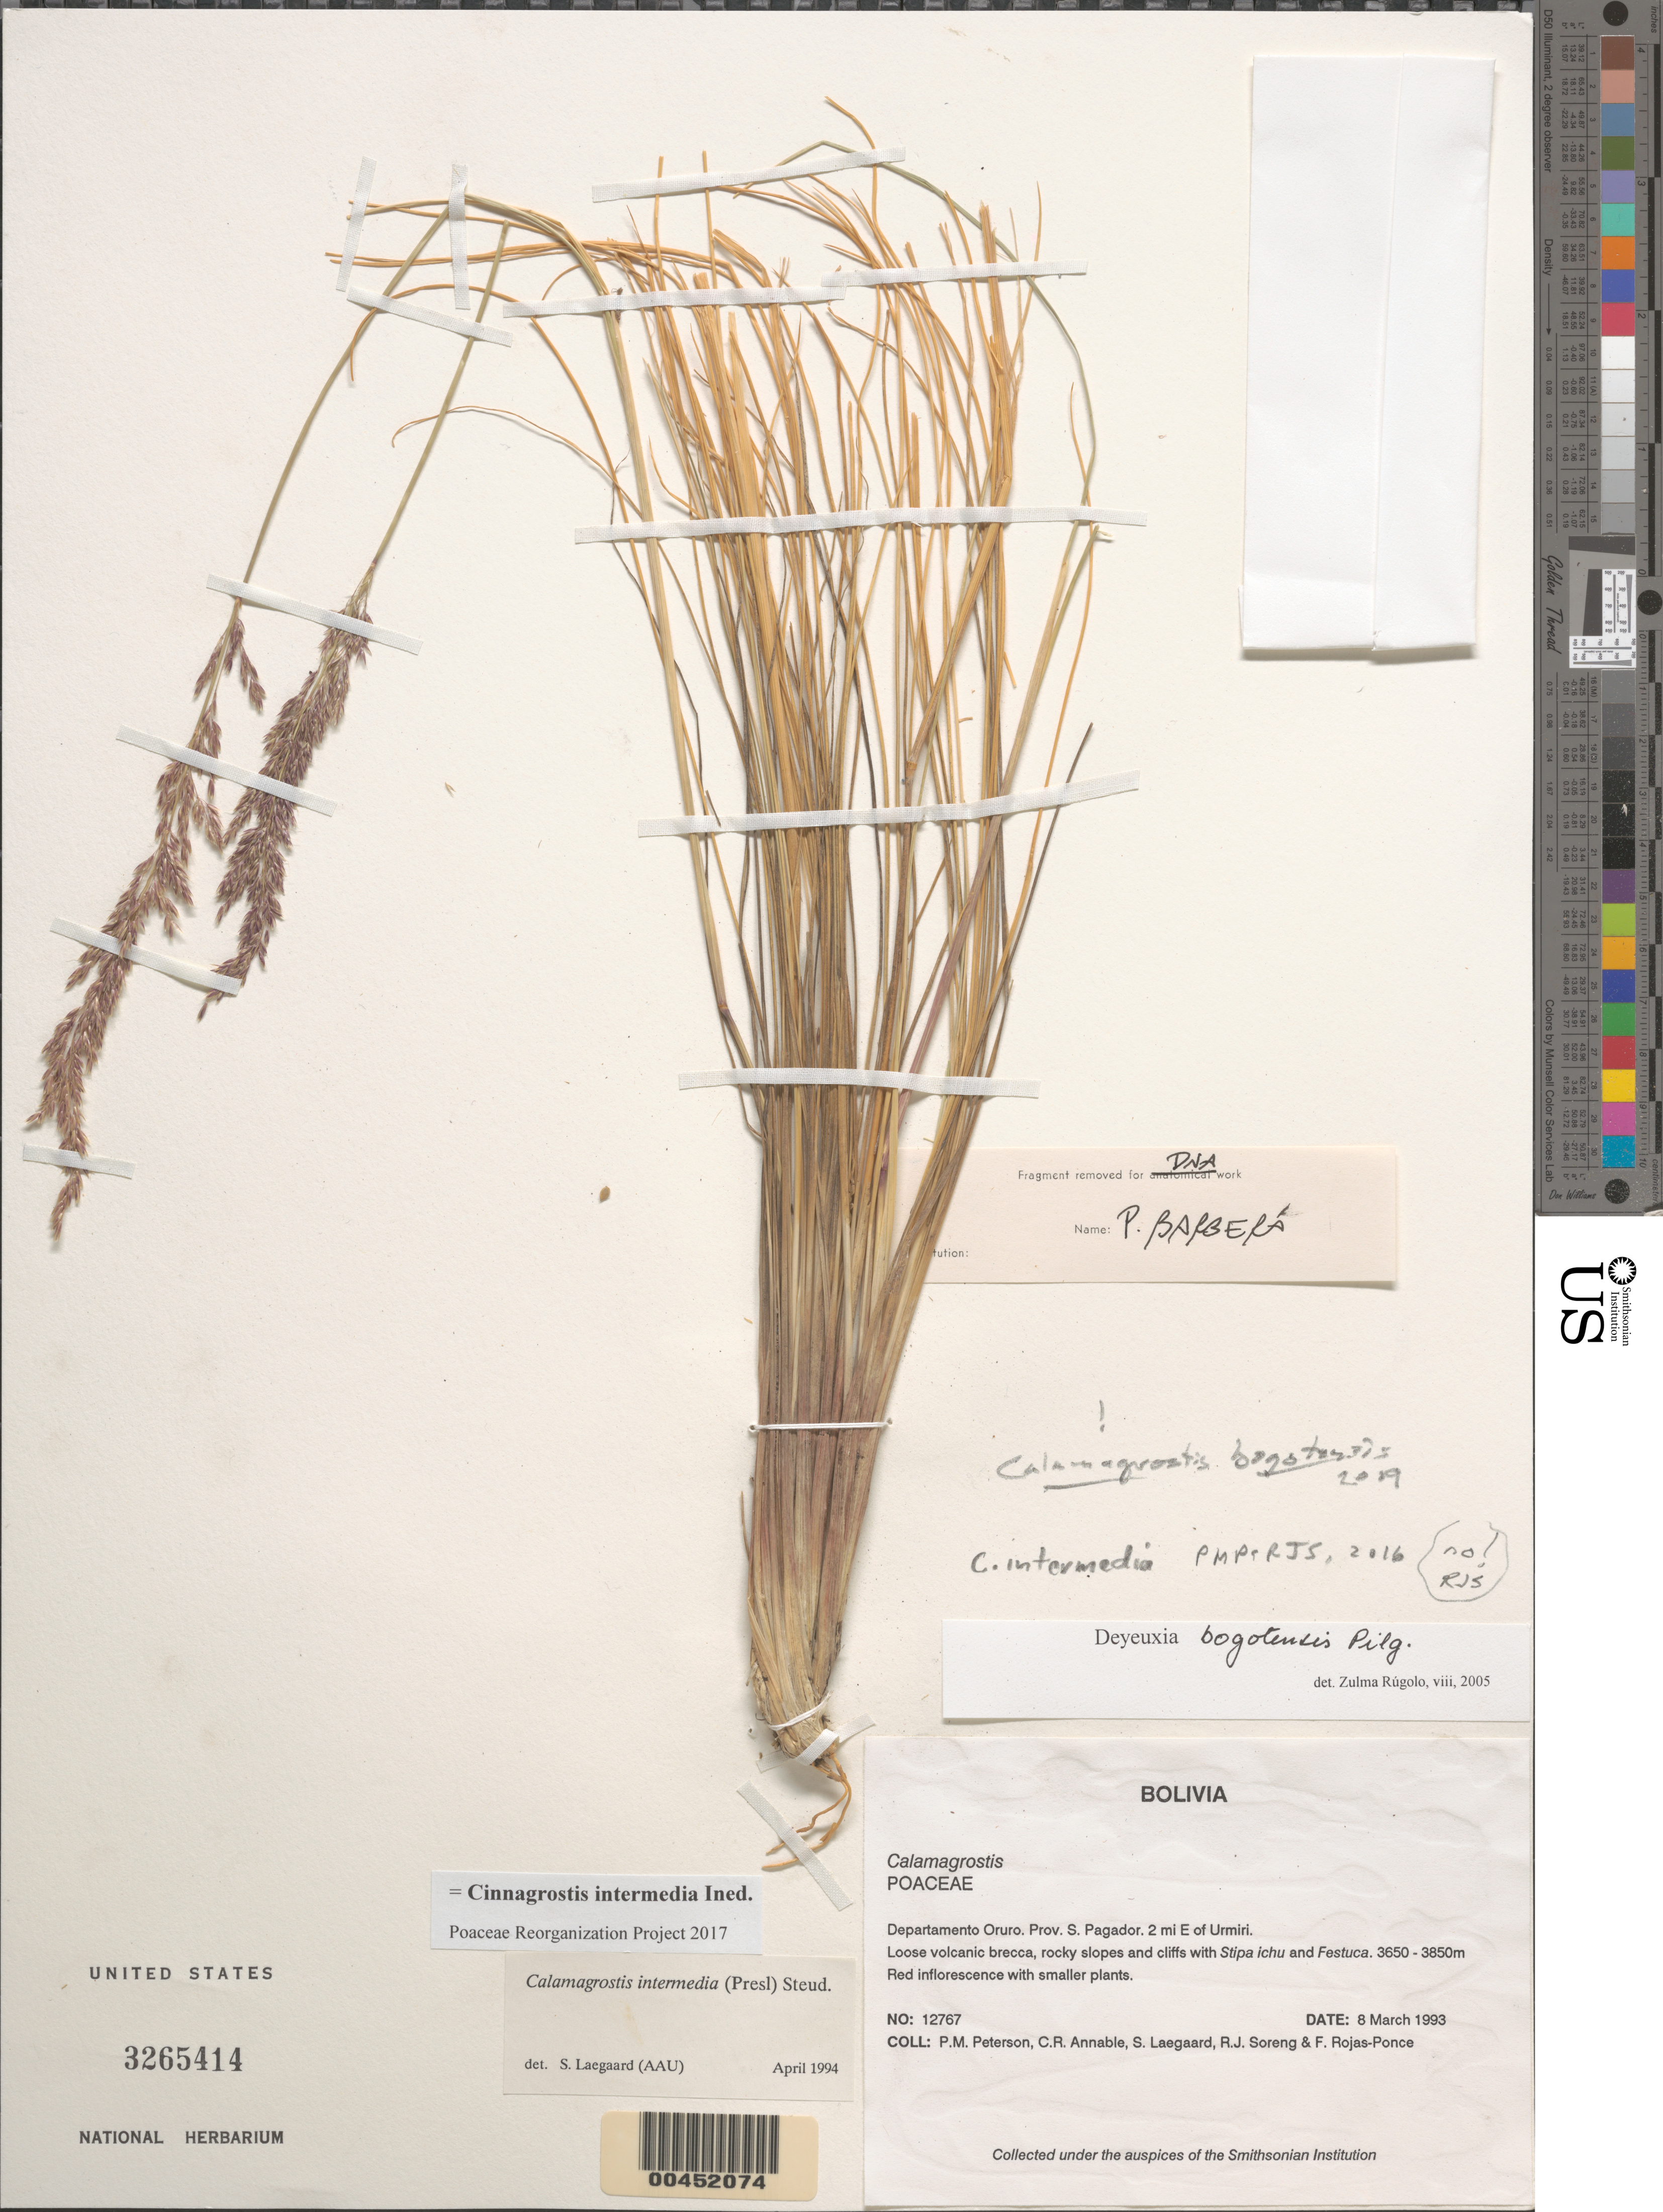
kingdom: Plantae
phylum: Tracheophyta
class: Liliopsida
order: Poales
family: Poaceae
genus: Cinnagrostis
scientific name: Cinnagrostis intermedia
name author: (J. Presl) P.M. Peterson et al.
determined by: Poaceae Reorganization Project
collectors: P. M. Peterson, C. R. Annable, S. Lægaard, R. J. Soreng & F. Rojas-Ponce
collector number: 12767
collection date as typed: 08 Mar 1993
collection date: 1993-03-08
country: Bolivia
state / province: Oruro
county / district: Sebastián Pagador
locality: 2 mi E of Urmiri.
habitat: Loose volcanic brecca, rocky slopes and cliffs with Stipa ichu and Festuca.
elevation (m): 3650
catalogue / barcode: US 3265414